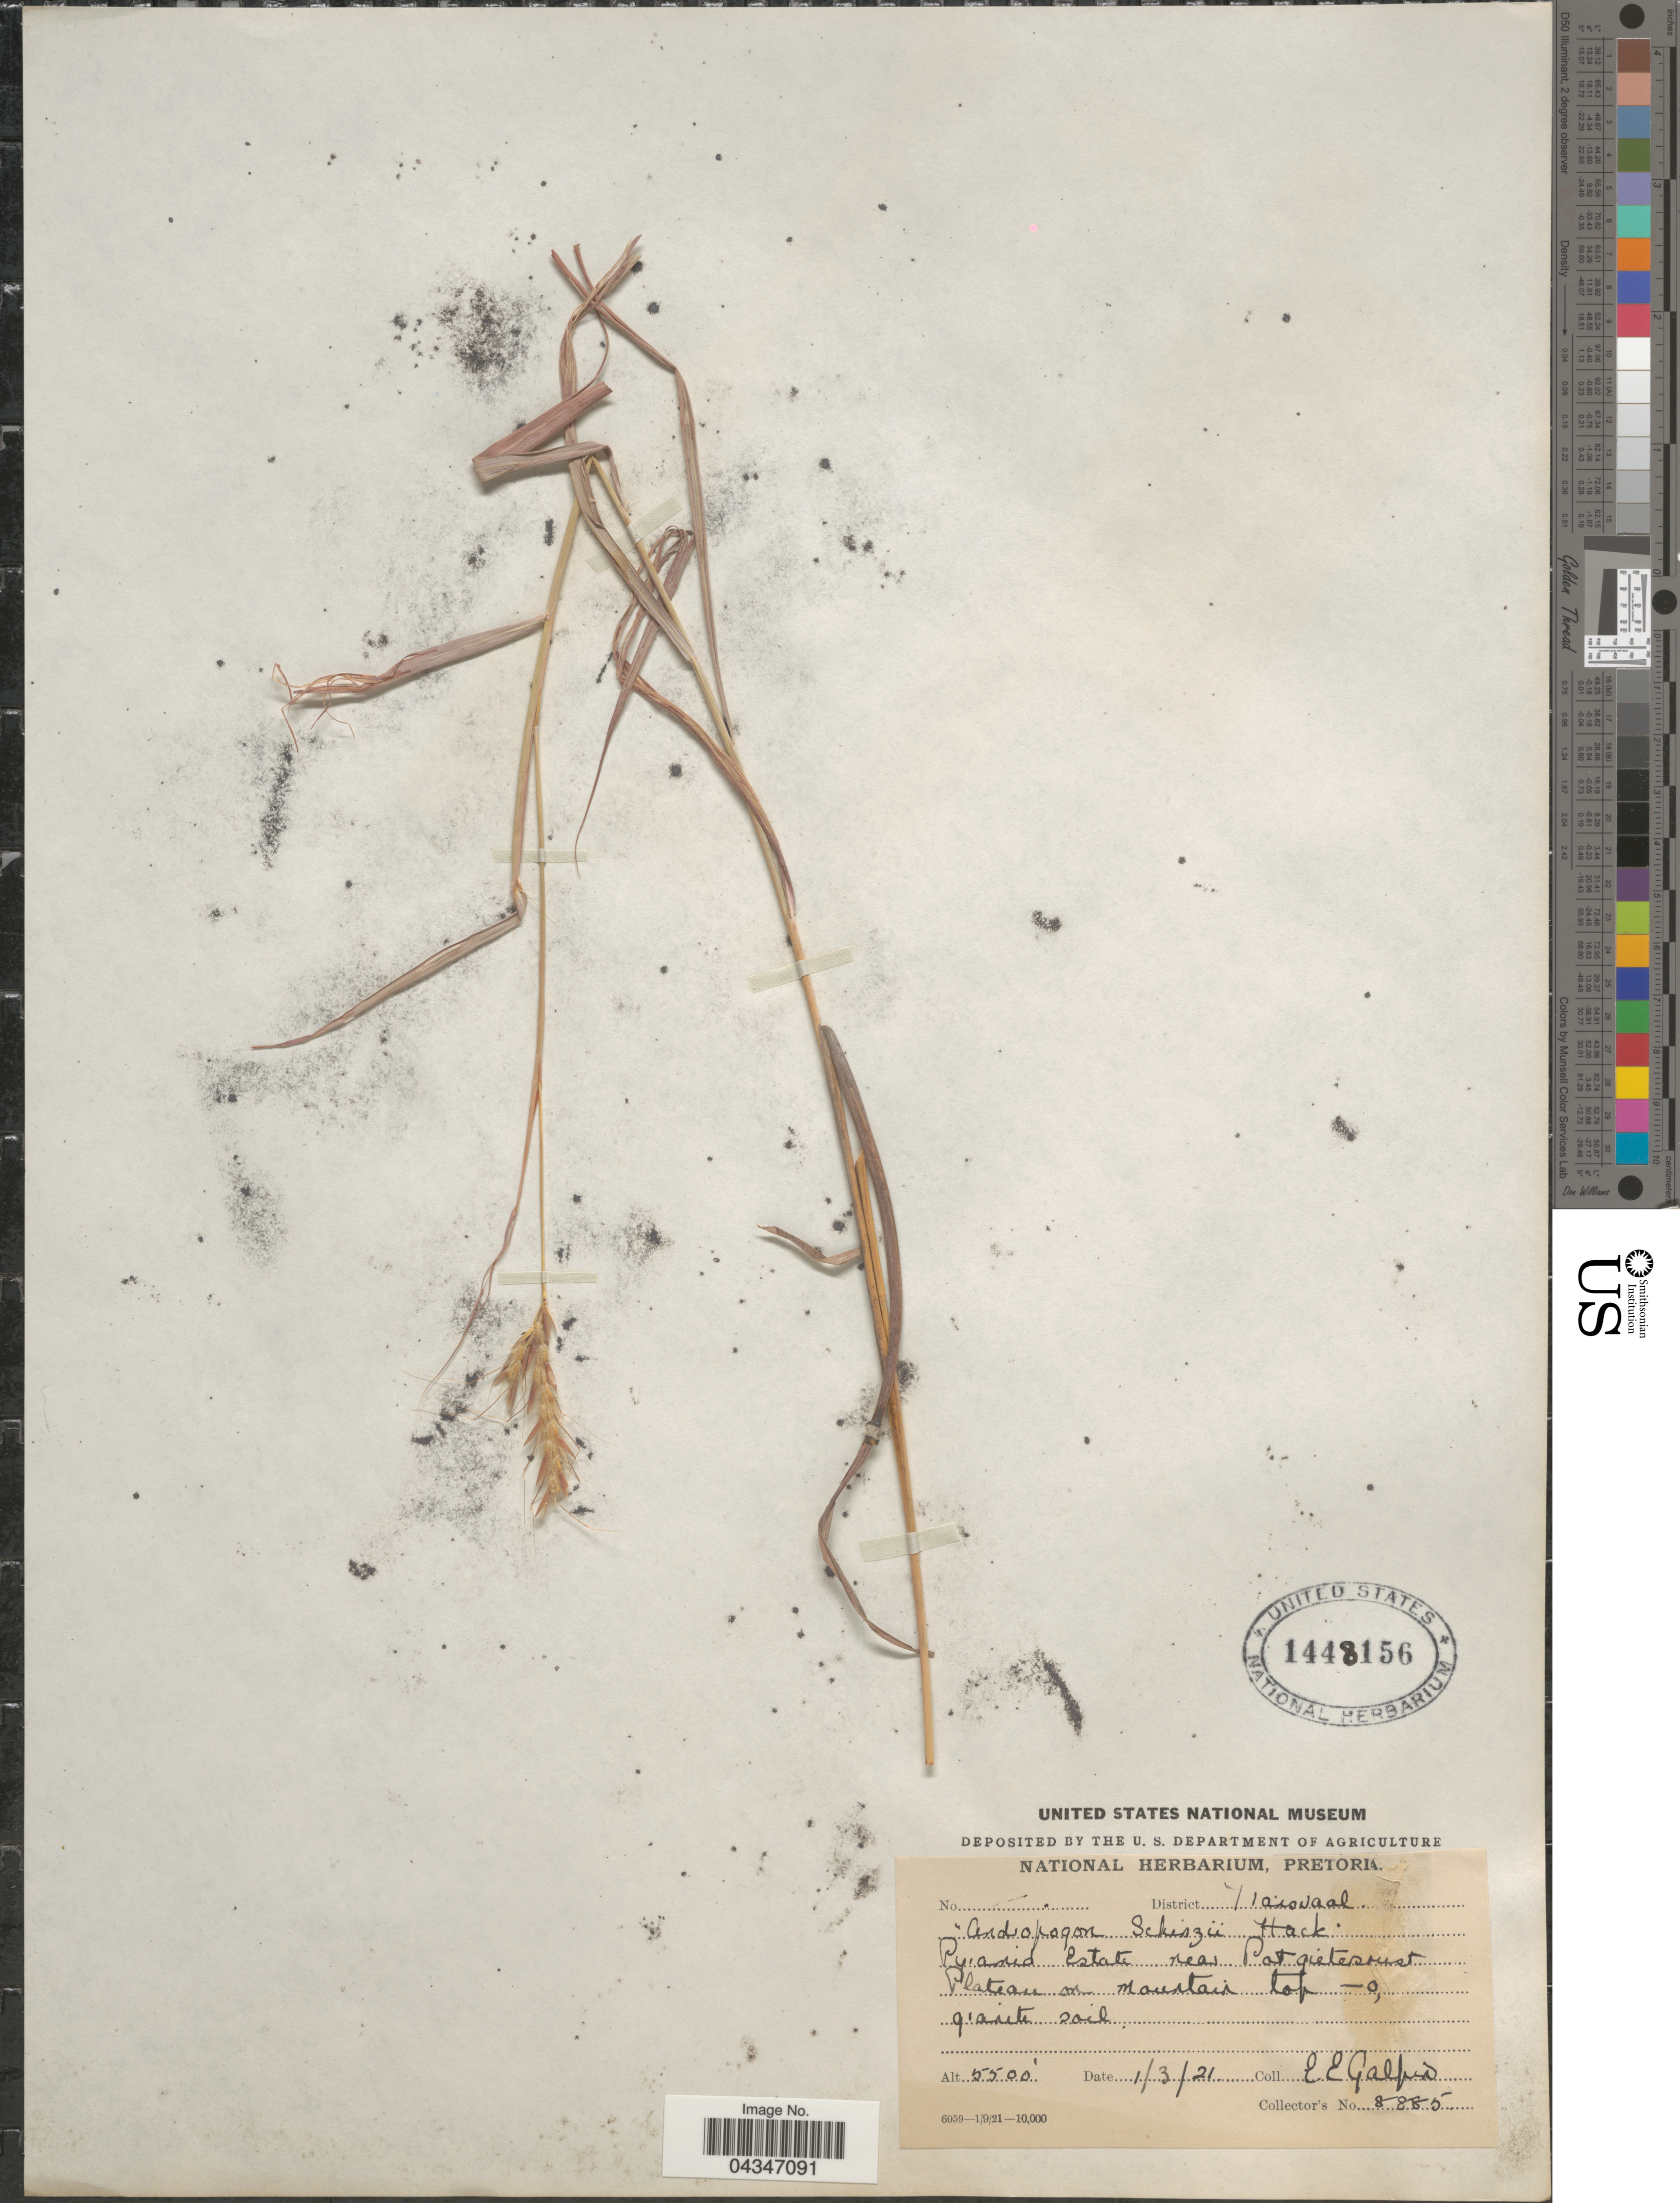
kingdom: Plantae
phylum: Tracheophyta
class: Liliopsida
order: Poales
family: Poaceae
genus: Andropogon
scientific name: Andropogon chinensis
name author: (Nees) Merr.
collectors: E. Galpin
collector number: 8885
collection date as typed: Transcribed d/m/y: 1/3/21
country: South Africa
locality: District Transvaal. Pyramid Estate near Potgietersrust. Plateau on mountain top -o.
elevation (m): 1676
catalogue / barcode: US 1448156